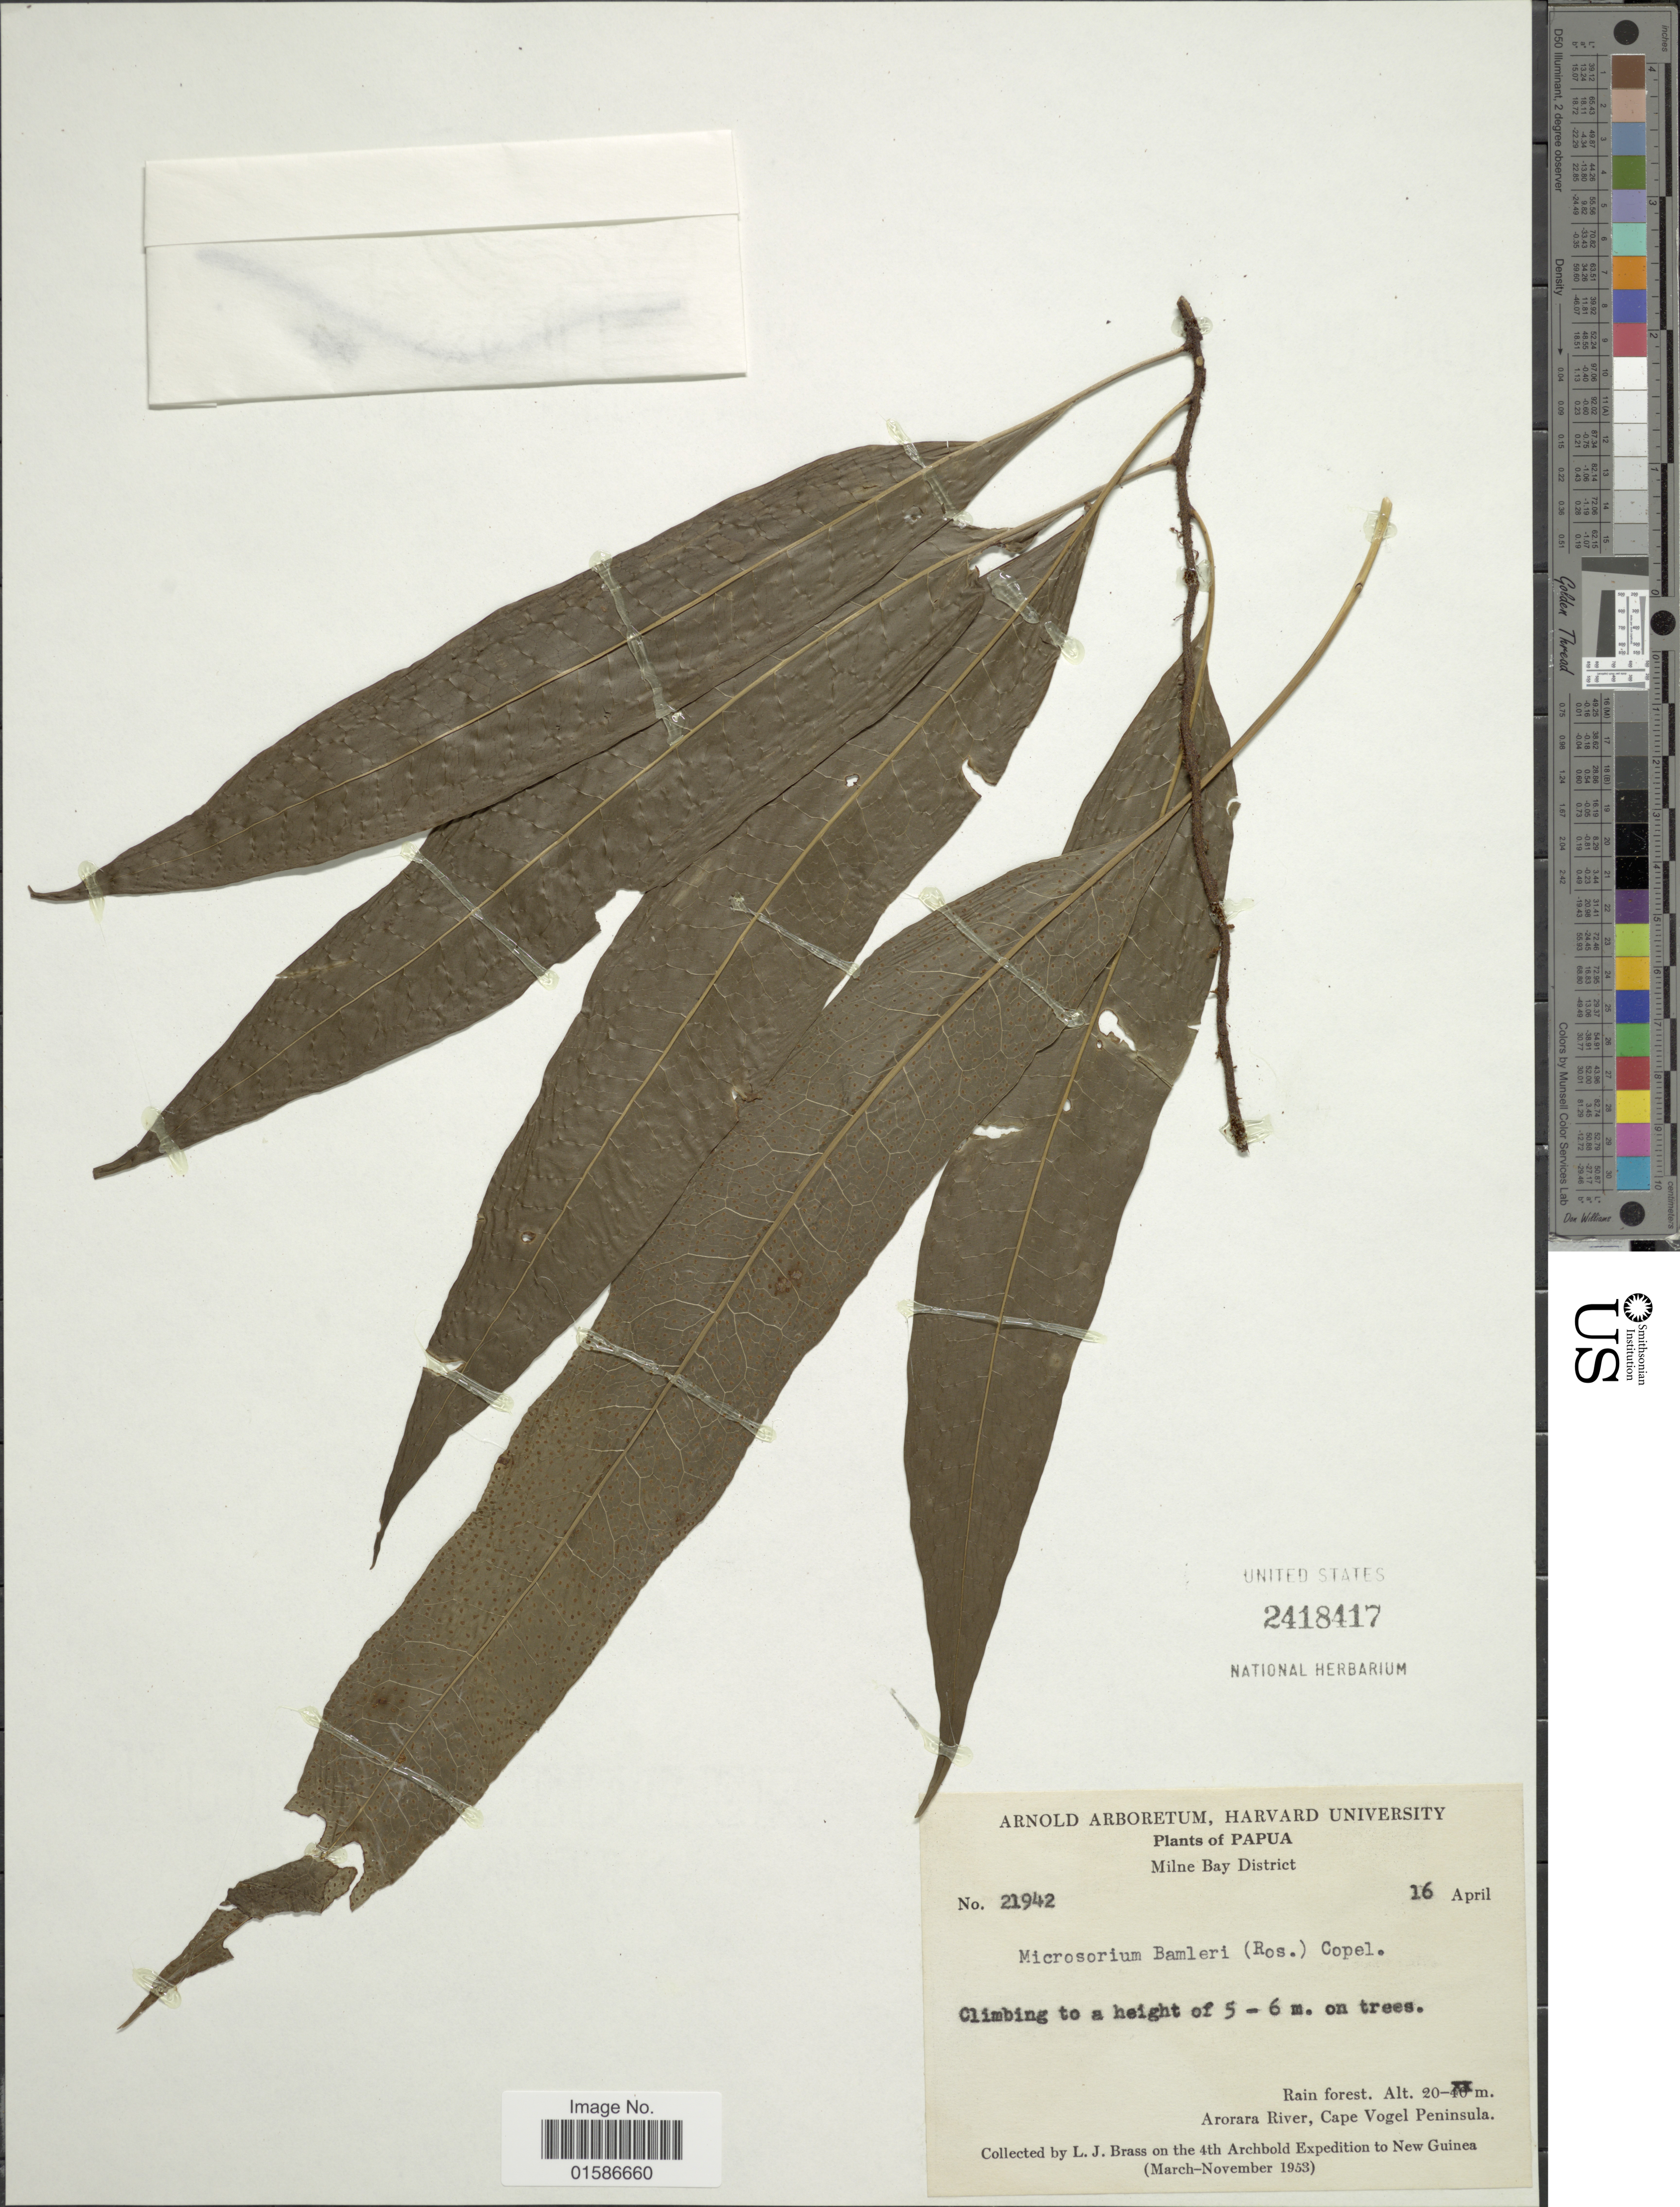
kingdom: Plantae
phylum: Tracheophyta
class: Polypodiopsida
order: Polypodiales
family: Polypodiaceae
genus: Microsorum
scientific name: Microsorum rampans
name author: (Baker) Parris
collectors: L. J. Brass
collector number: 21942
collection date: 1953-04-16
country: Papua New Guinea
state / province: Milne Bay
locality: Milne Bay District, Rain forest, Arora River, Cape Vogel Peninsula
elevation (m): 20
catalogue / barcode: US 2418417